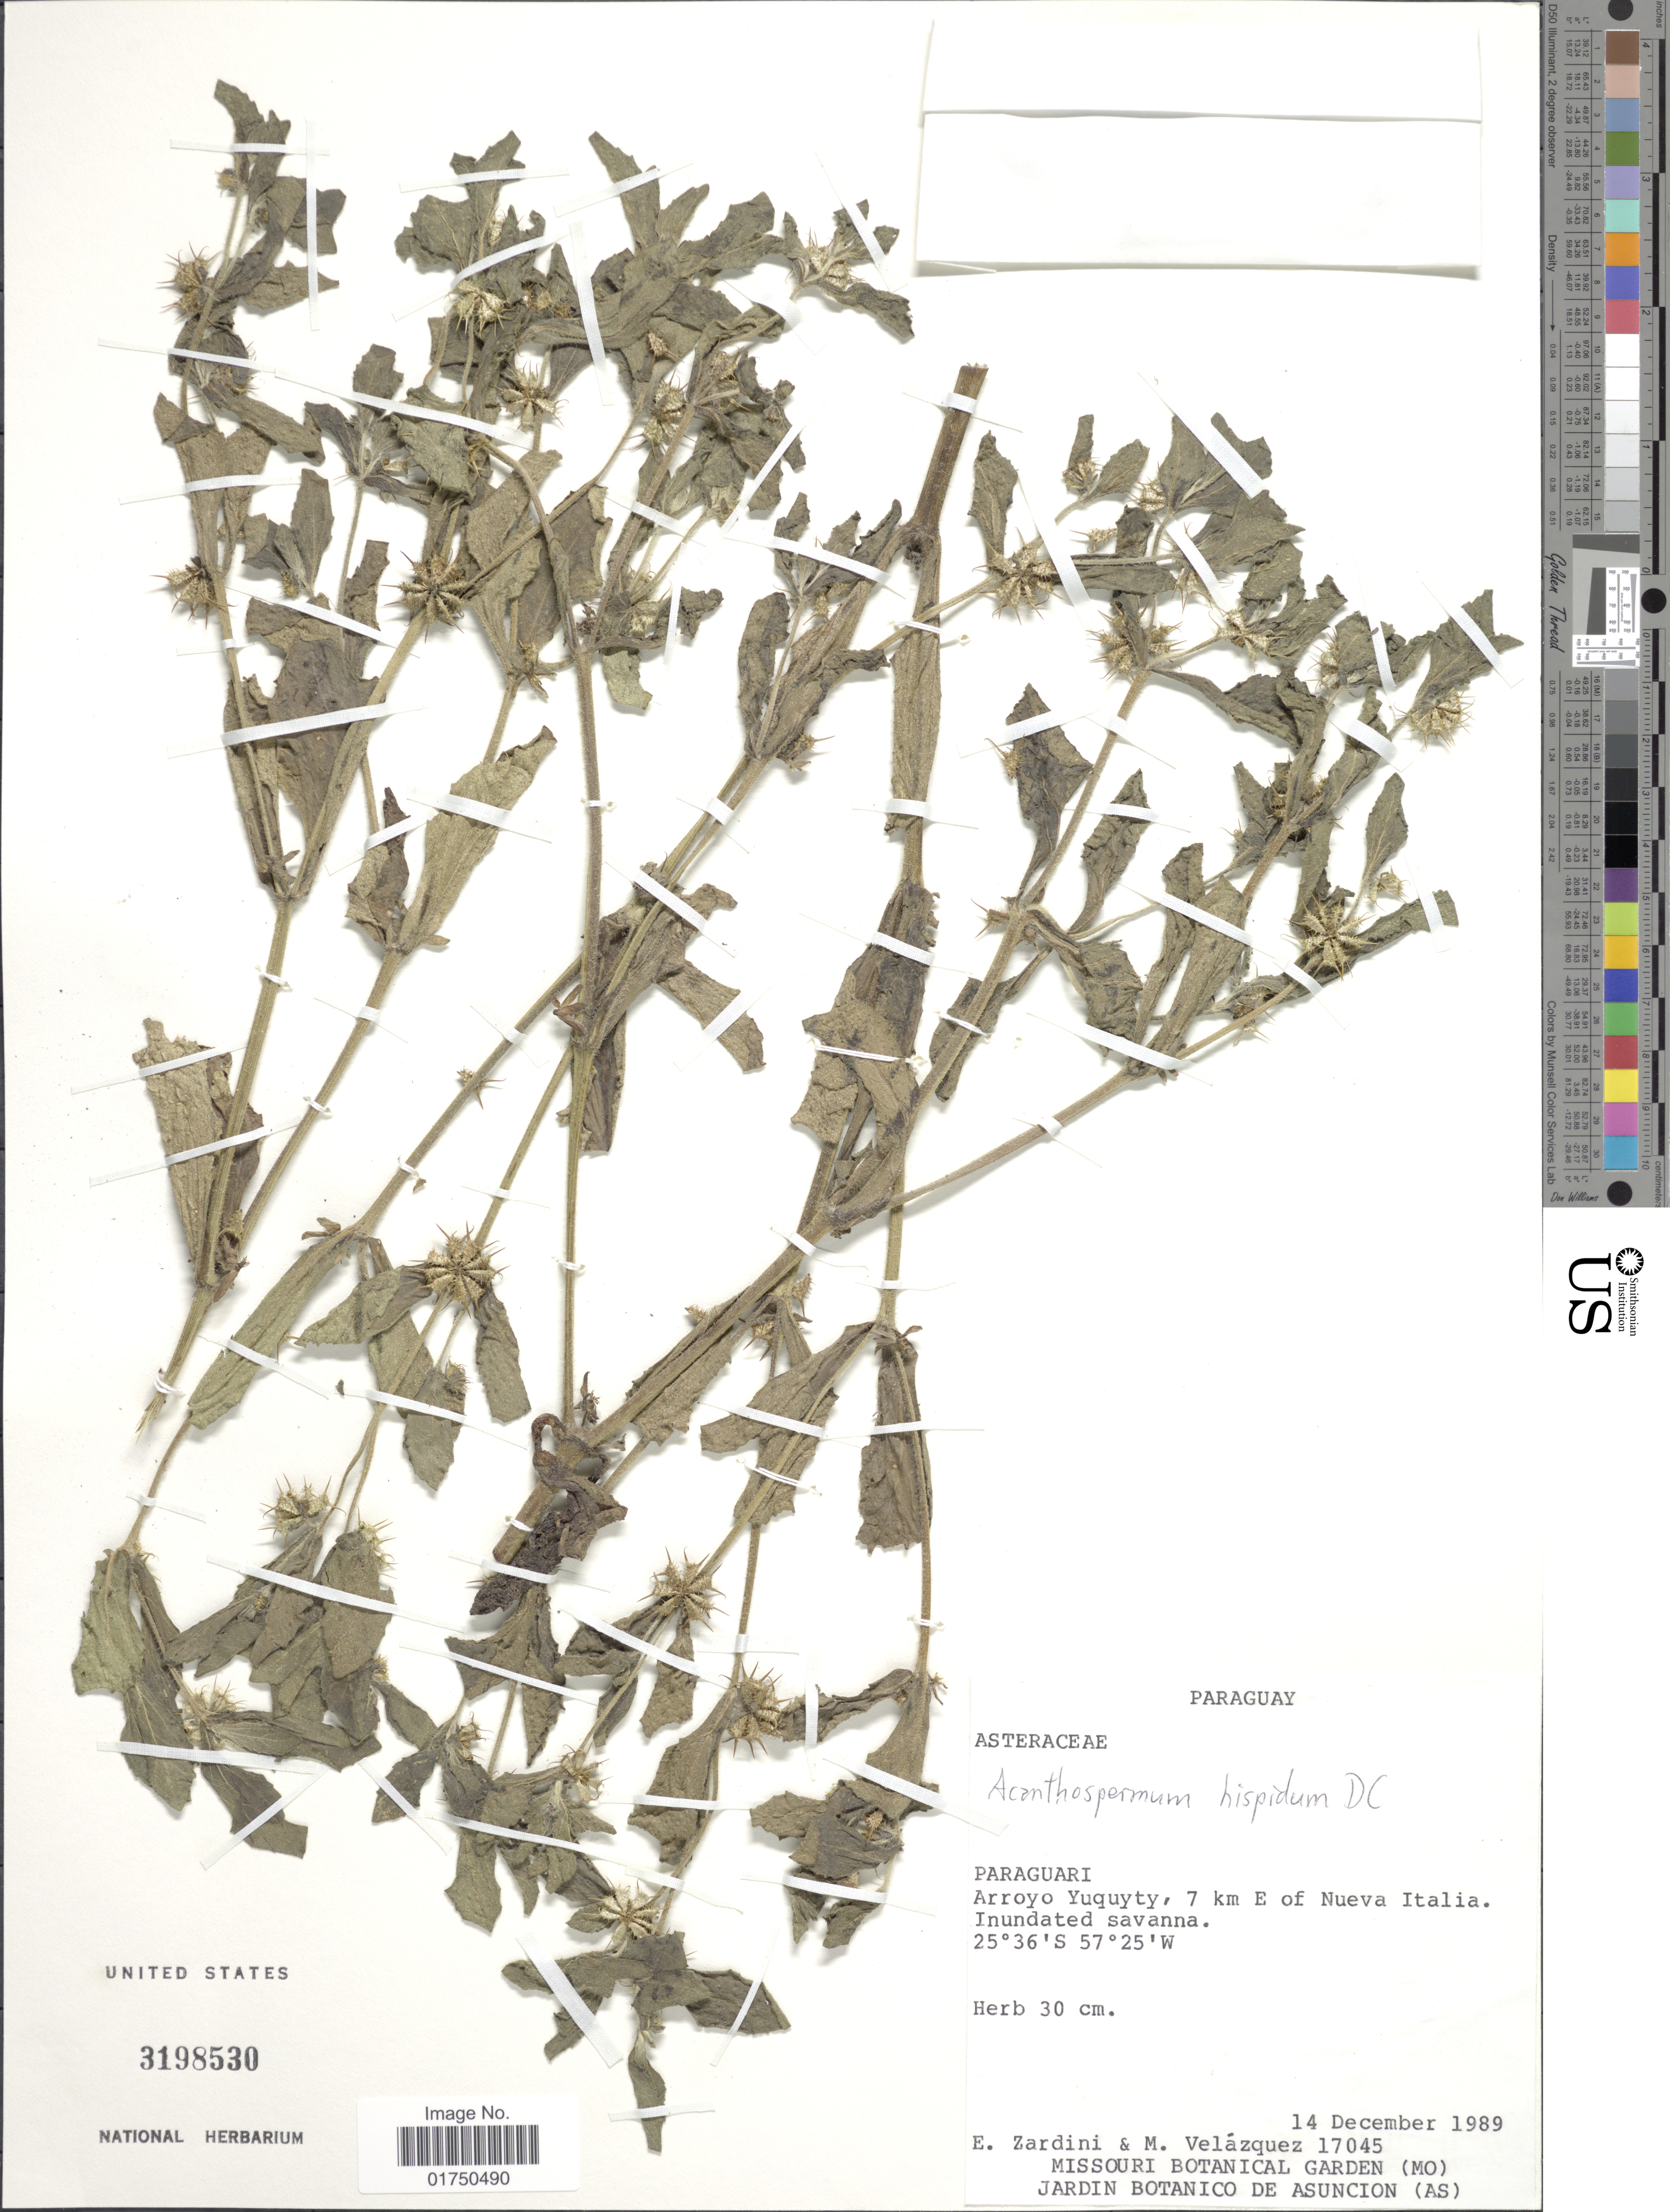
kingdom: Plantae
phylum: Tracheophyta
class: Magnoliopsida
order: Asterales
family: Asteraceae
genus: Acanthospermum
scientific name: Acanthospermum hispidum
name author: DC.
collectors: E. M. Zardini & M. Velazquez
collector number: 17045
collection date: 1989-12-14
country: Paraguay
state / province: Paraguari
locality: Paraguari. Arroyo Yuquyty, 7 km E of Nueva Italia. Inundated savanna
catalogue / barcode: US 3198530